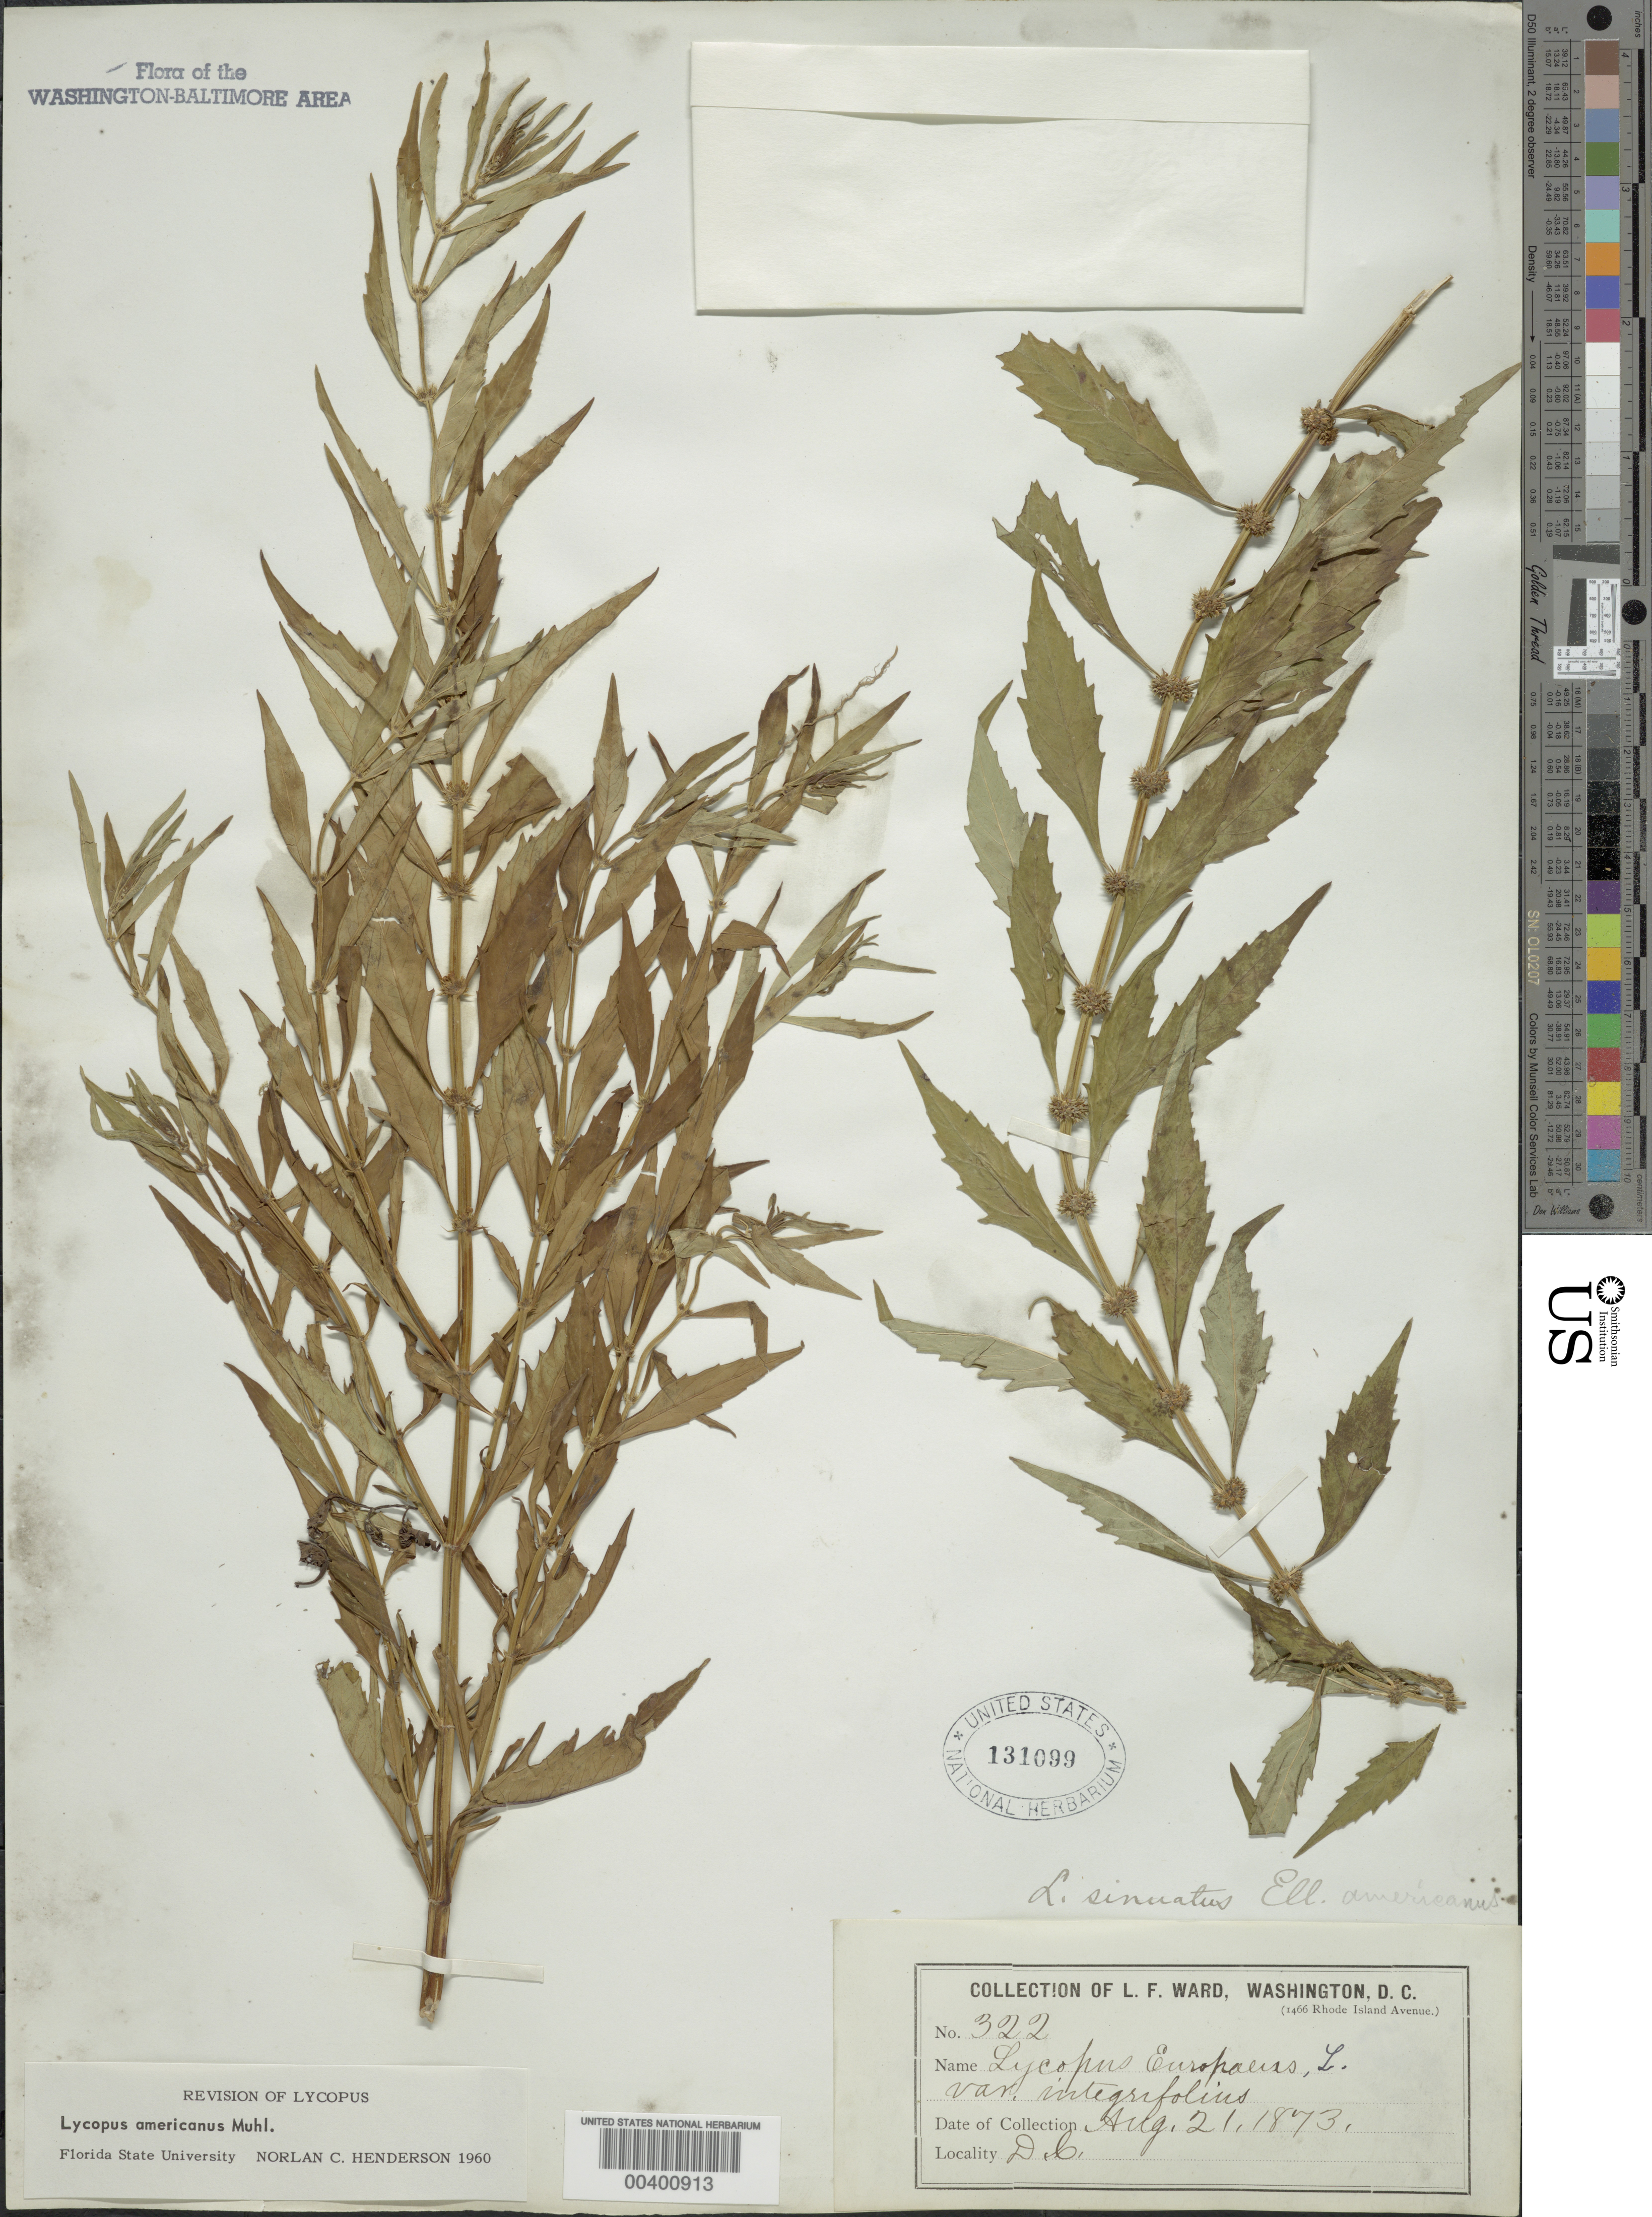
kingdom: Plantae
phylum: Tracheophyta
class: Magnoliopsida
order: Lamiales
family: Lamiaceae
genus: Lycopus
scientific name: Lycopus americanus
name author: Muhl. ex W.P.C. Barton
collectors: L. F. Ward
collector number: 322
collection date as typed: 21 Aug 1873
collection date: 1873-08-21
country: United States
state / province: District of Columbia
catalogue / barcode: US 131099